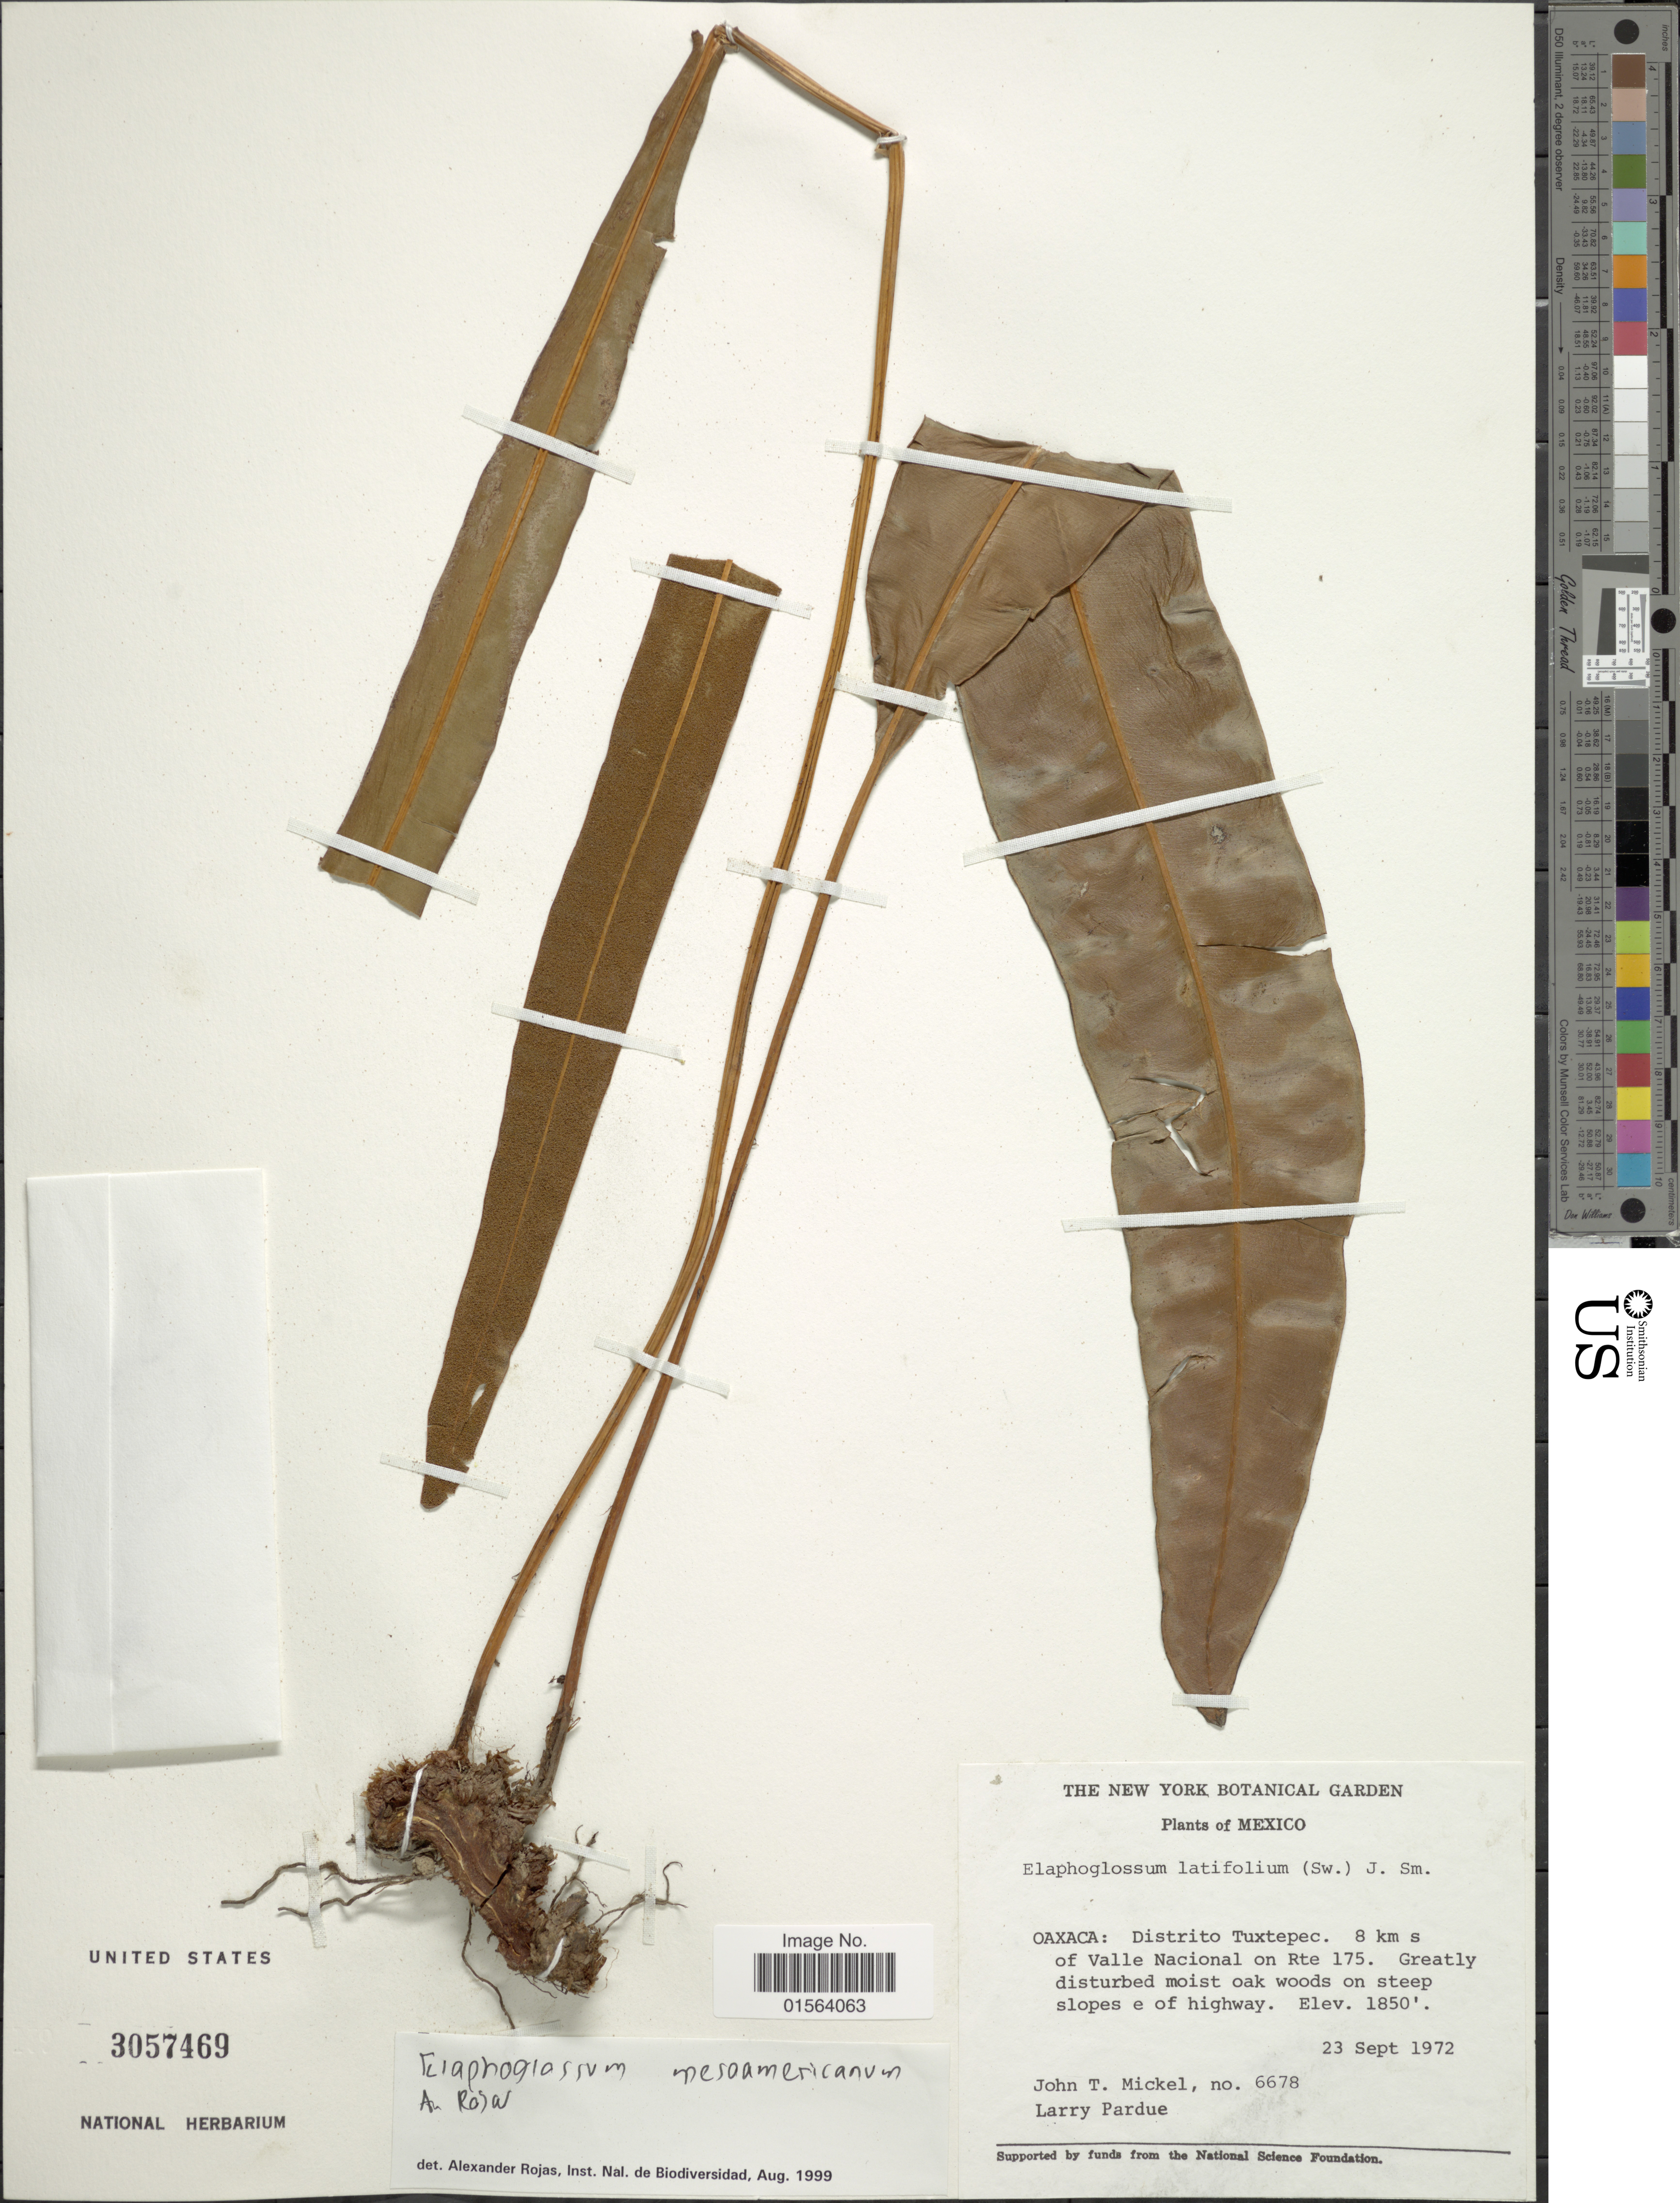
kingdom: Plantae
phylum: Tracheophyta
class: Polypodiopsida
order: Polypodiales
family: Dryopteridaceae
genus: Elaphoglossum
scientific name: Elaphoglossum latifolium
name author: (Sw.) J. Sm.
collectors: J. T. Mickel & L. Pardue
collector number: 6678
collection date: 1972-09-23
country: Mexico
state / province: Oaxaca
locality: Oaxaca: Distrito Tuxtepec, 8 km s of Valle Nacional on Rte 175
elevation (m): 564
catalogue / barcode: US 3057469